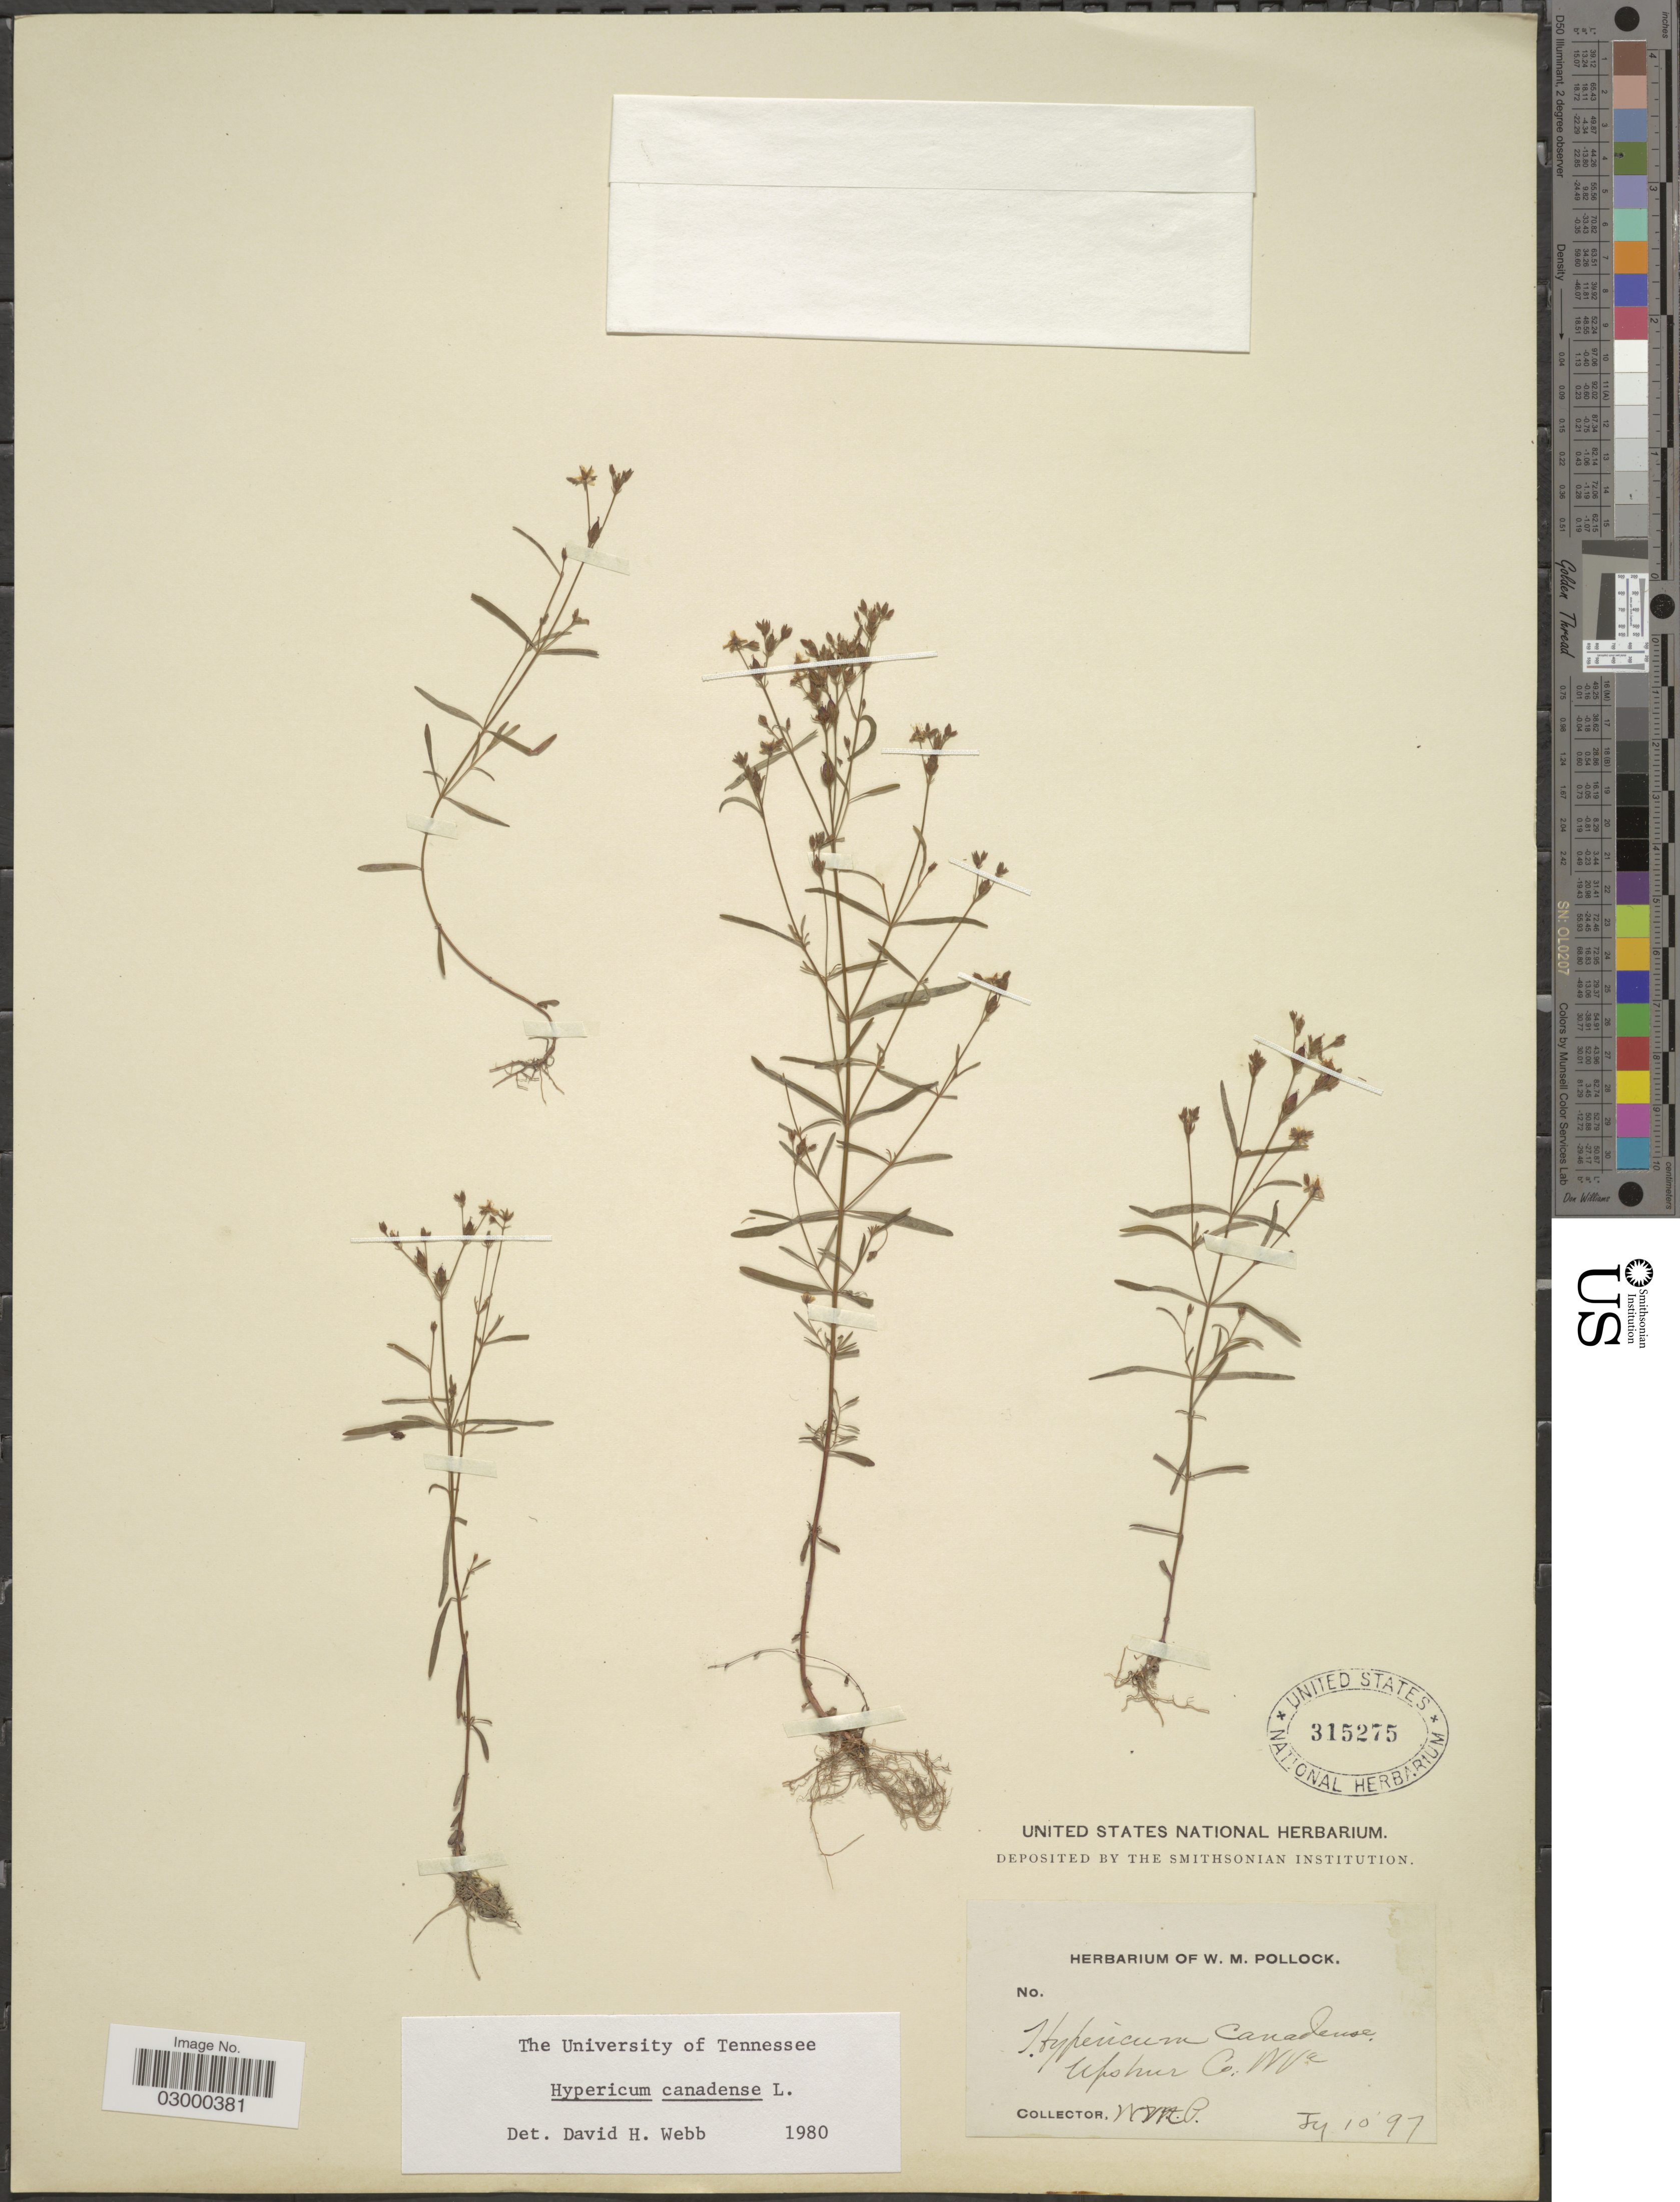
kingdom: Plantae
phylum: Tracheophyta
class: Magnoliopsida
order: Malpighiales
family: Hypericaceae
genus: Hypericum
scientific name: Hypericum canadense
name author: L.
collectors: W. M. Pollock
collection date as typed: Transcribed d/m/y: 10/7/97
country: United States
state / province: West Virginia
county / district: Upshur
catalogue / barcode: US 315275